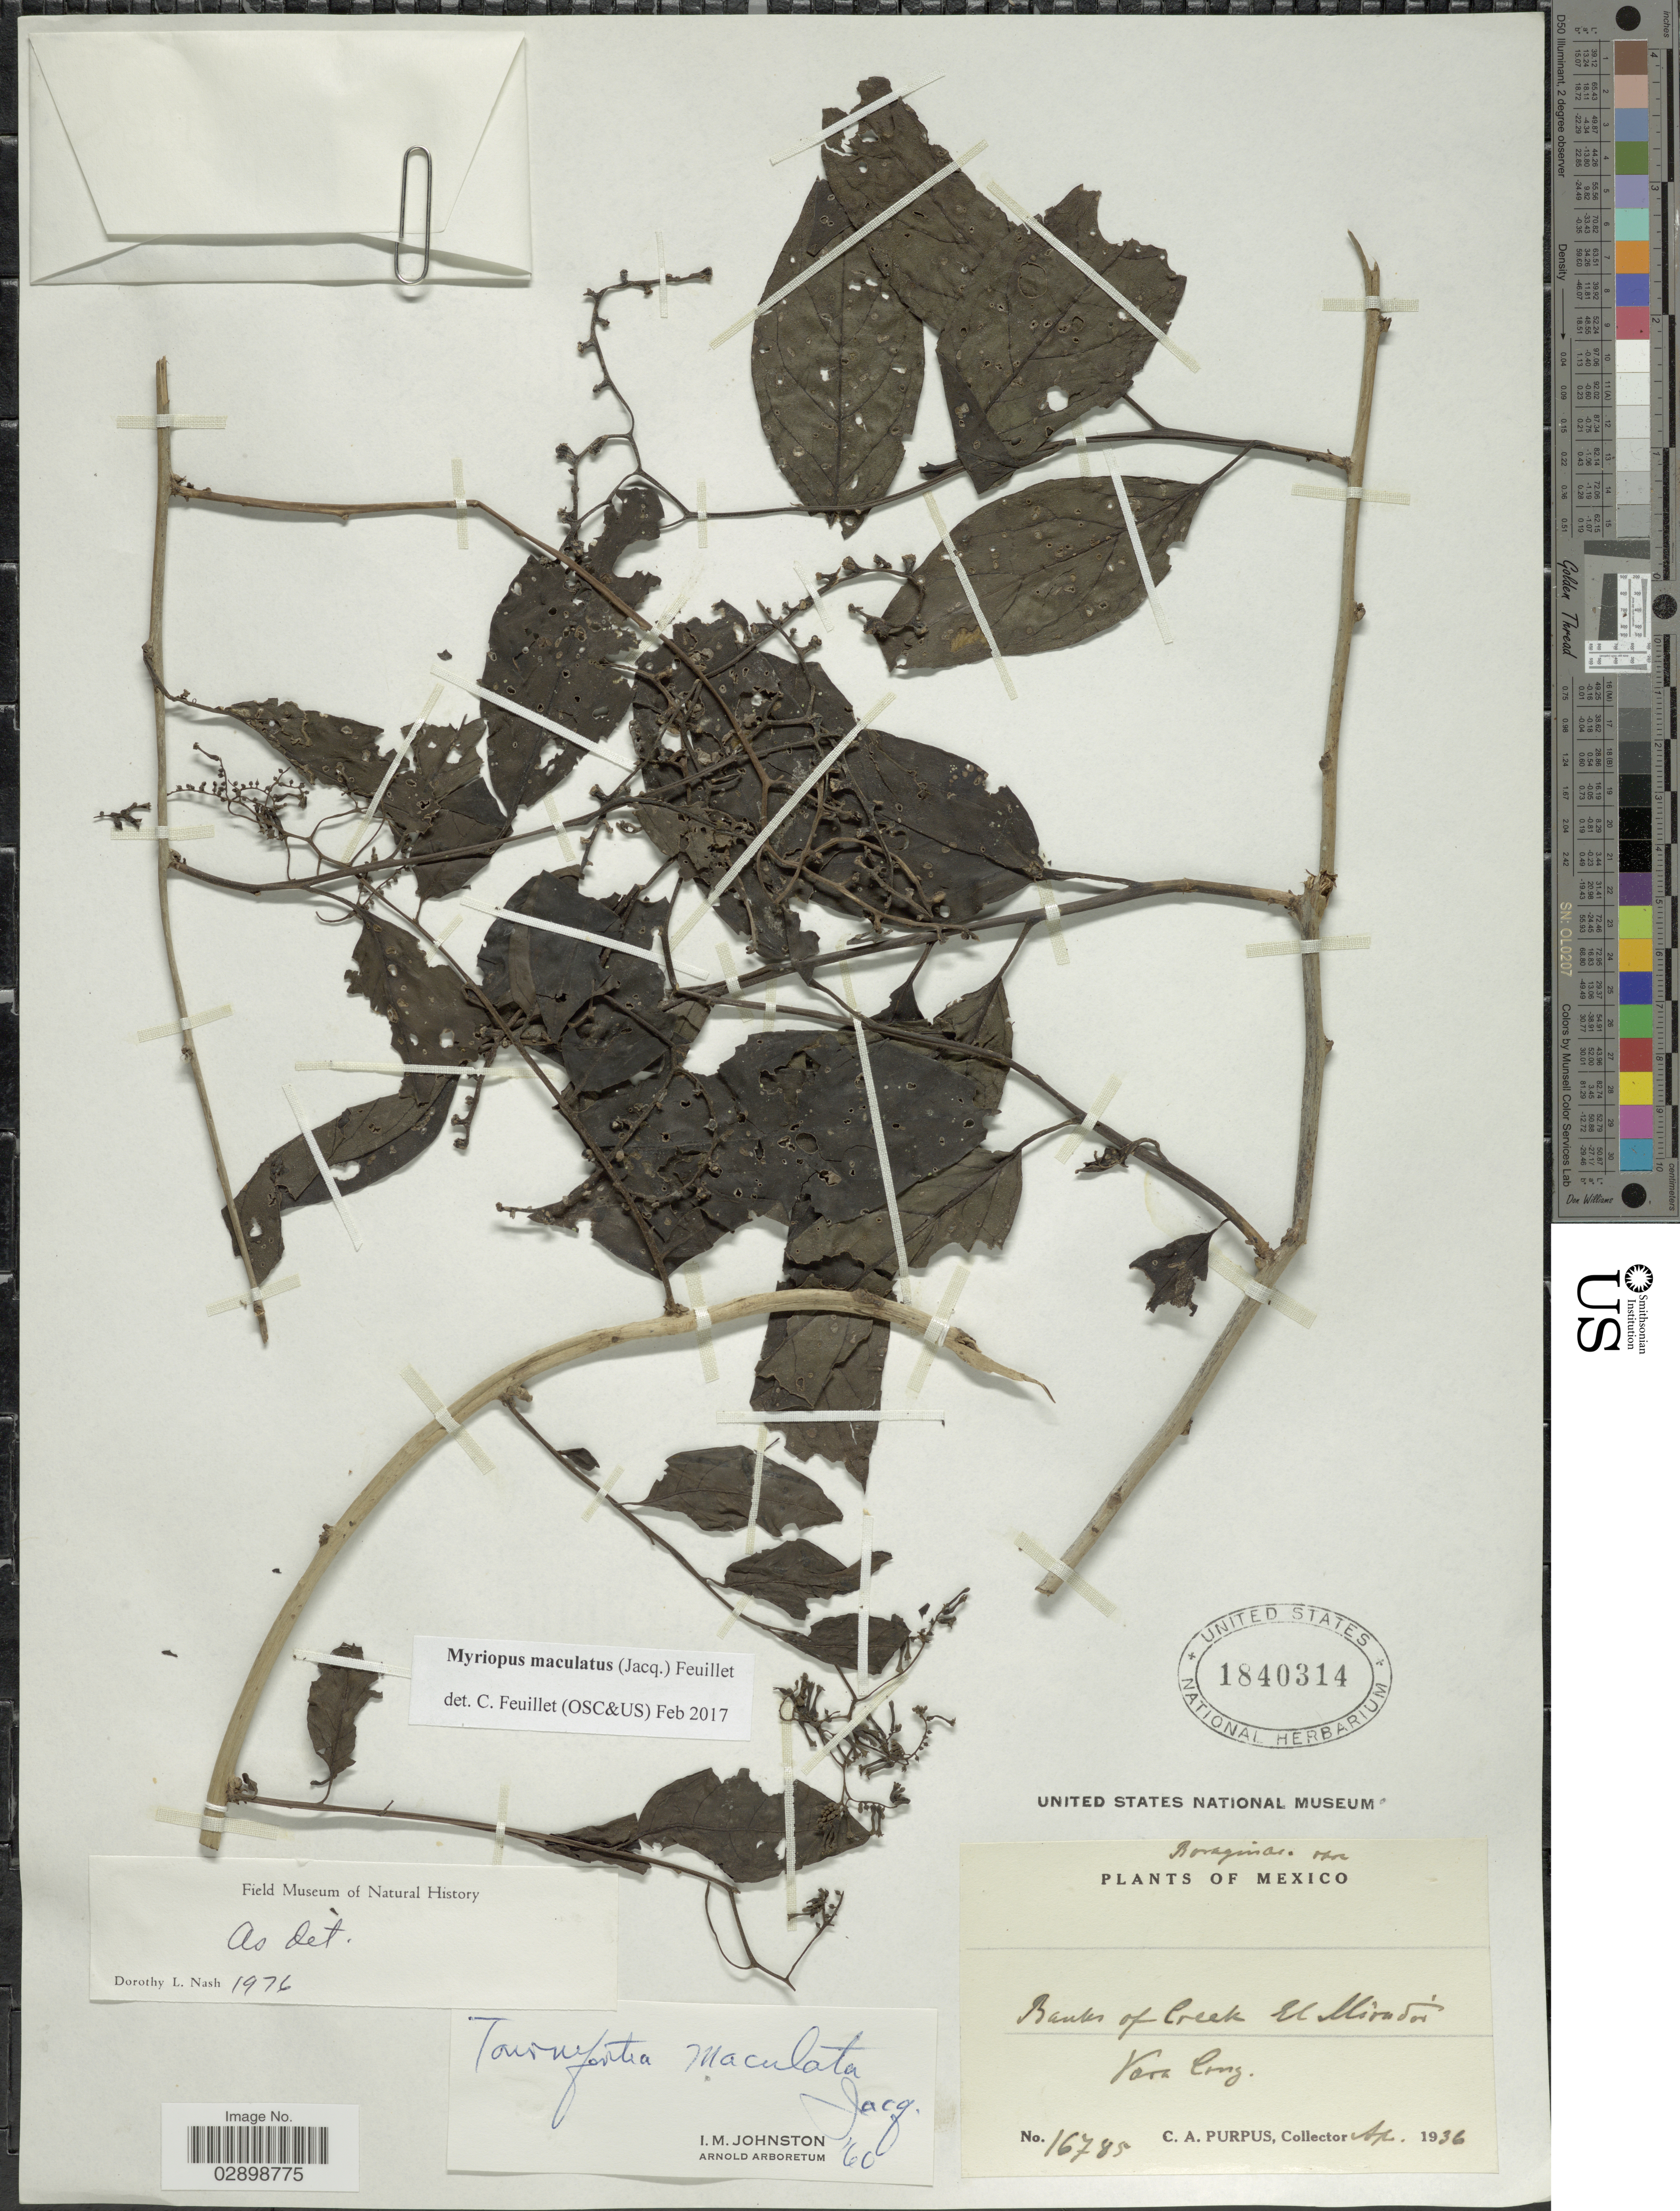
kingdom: Plantae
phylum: Tracheophyta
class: Magnoliopsida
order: Boraginales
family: Heliotropiaceae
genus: Myriopus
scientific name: Myriopus maculatus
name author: (Jacq.) Feuillet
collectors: C. A. Purpus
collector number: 16785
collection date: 1936-04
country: Mexico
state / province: Veracruz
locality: Banks of Creek El Mirador. Vera Cruz.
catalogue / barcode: US 1840314